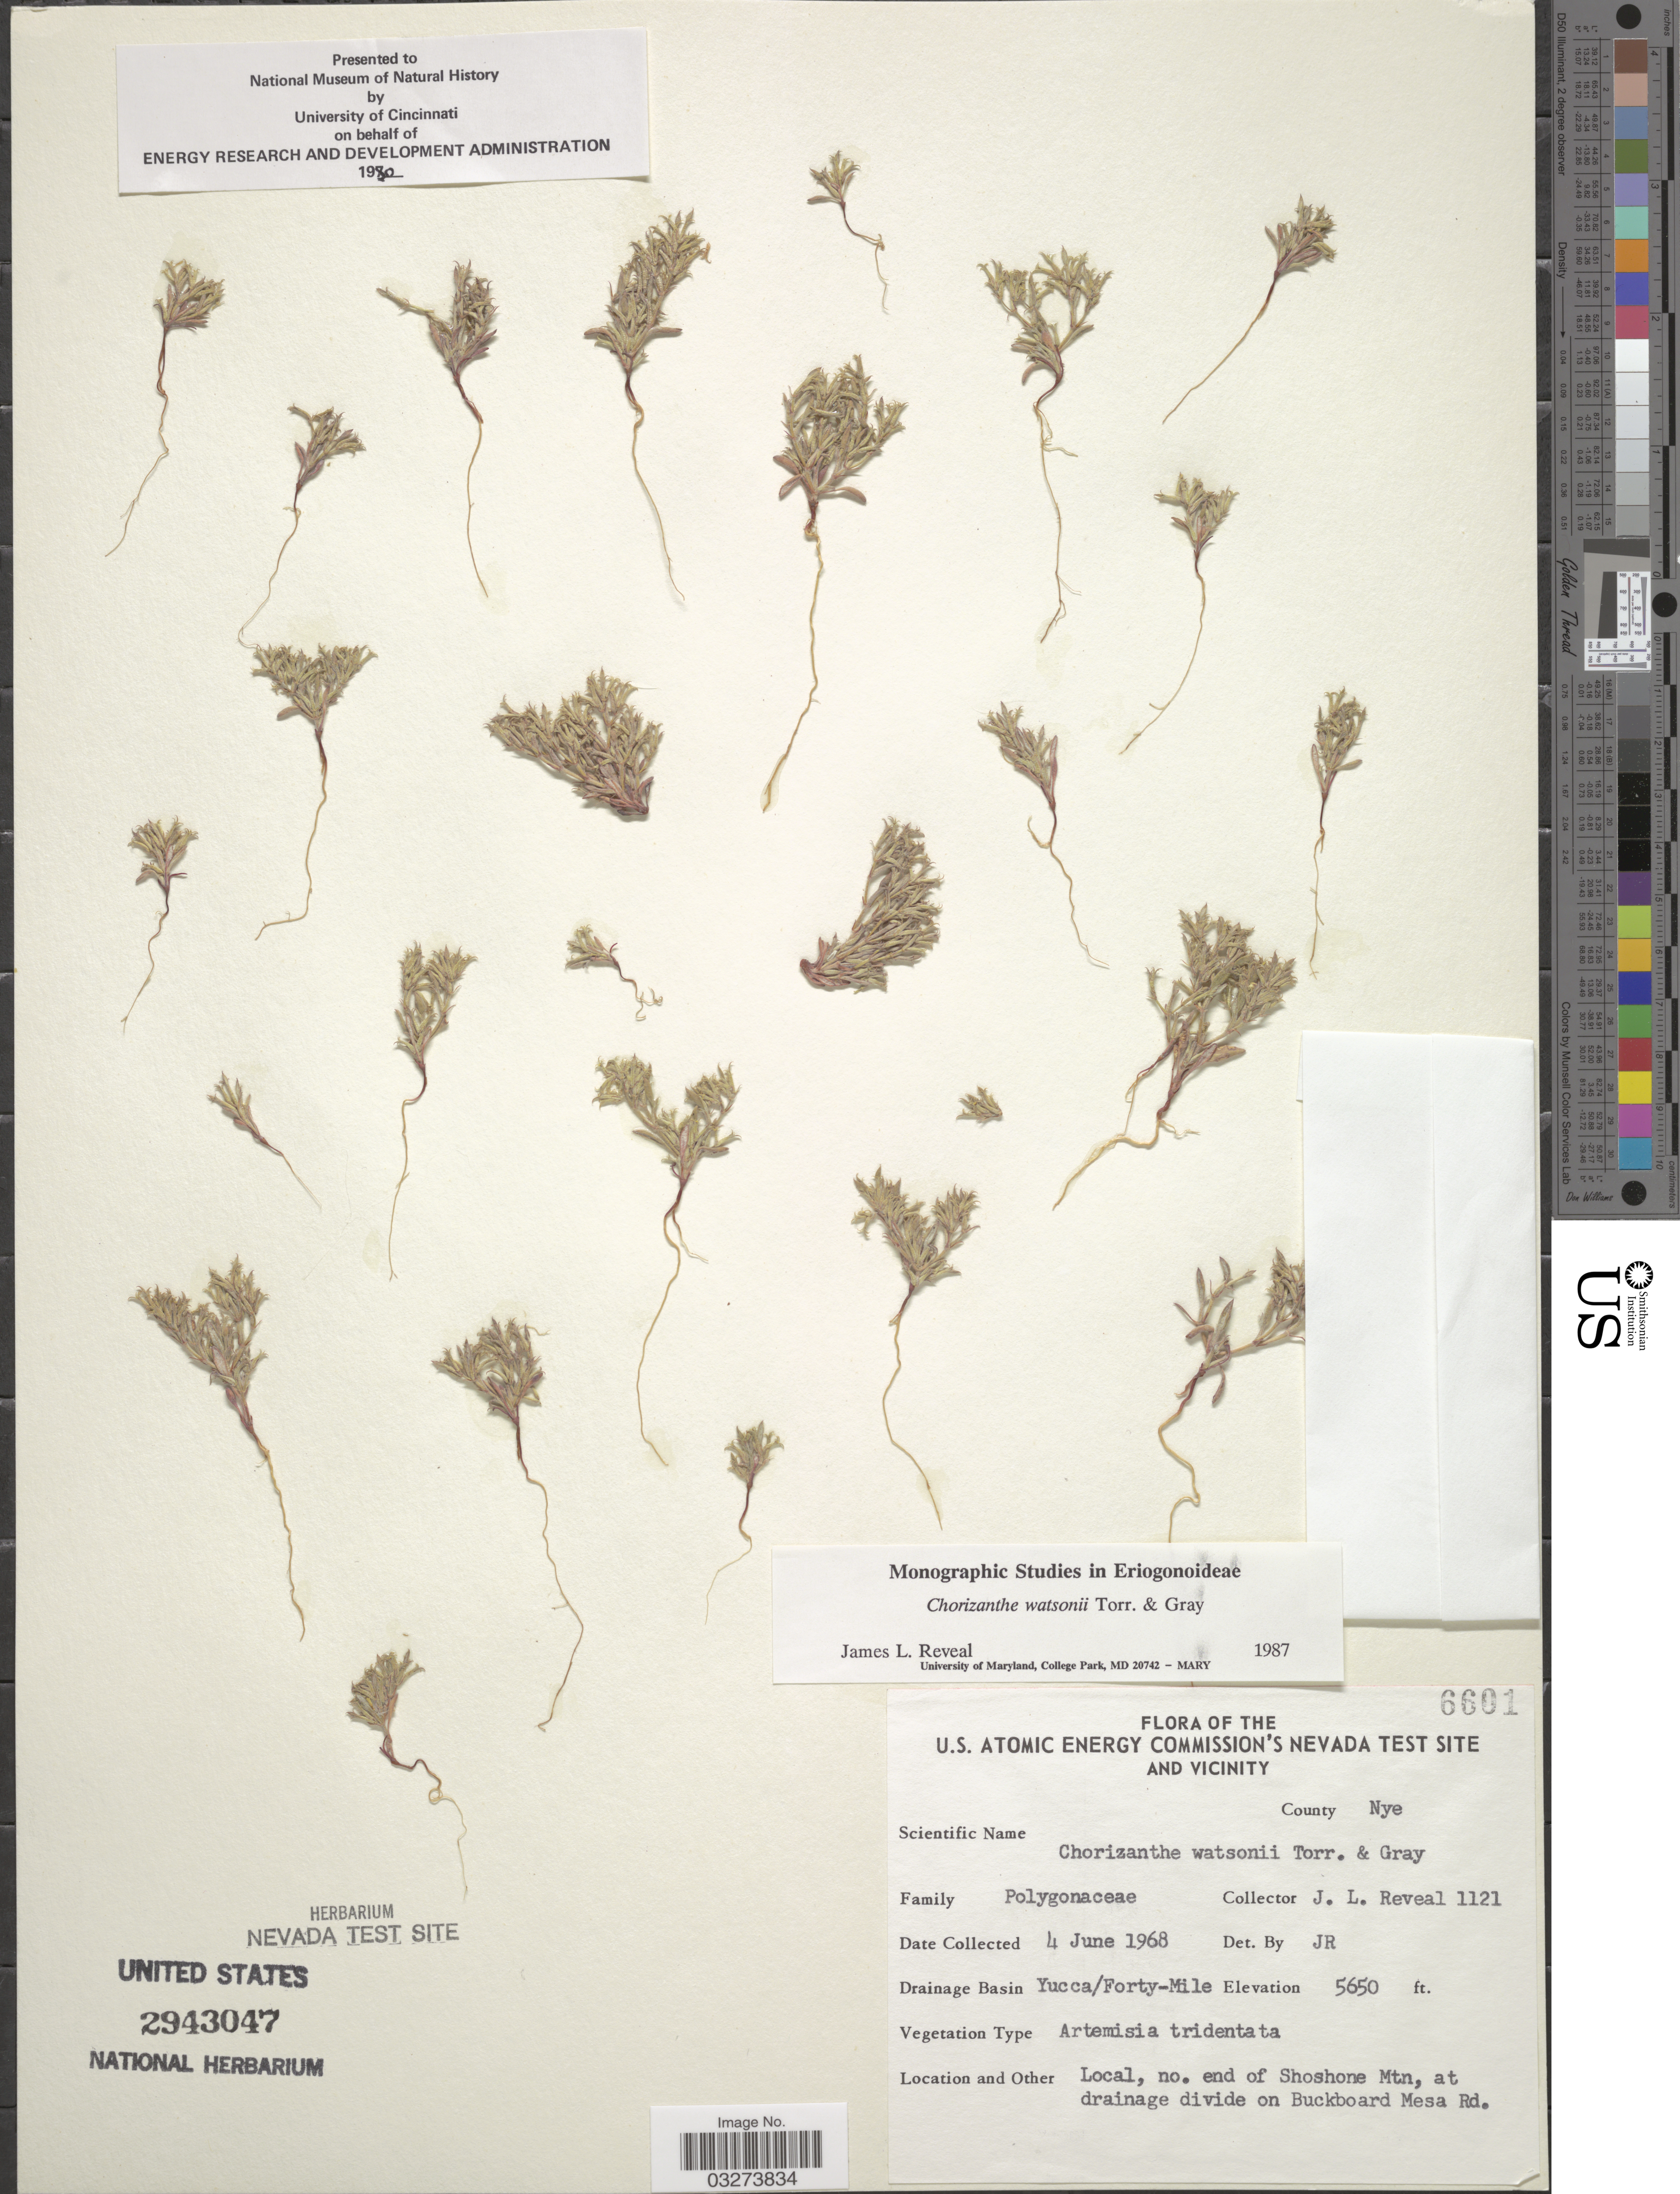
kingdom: Plantae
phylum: Tracheophyta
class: Magnoliopsida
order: Caryophyllales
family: Polygonaceae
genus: Chorizanthe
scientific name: Chorizanthe watsonii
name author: Torr. & A. Gray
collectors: J. L. Reveal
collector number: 6601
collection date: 1968-06-04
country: United States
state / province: Nevada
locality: U.S. Atomic Energy Commission's Nevada Test Site and vicinity. County Nye, Drainage Basin Yucca/Forty-Mile. No. end of Shoshone Mtn, at drainage divide on Buckboard Mesa Rd.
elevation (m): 1722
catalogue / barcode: US 2943047